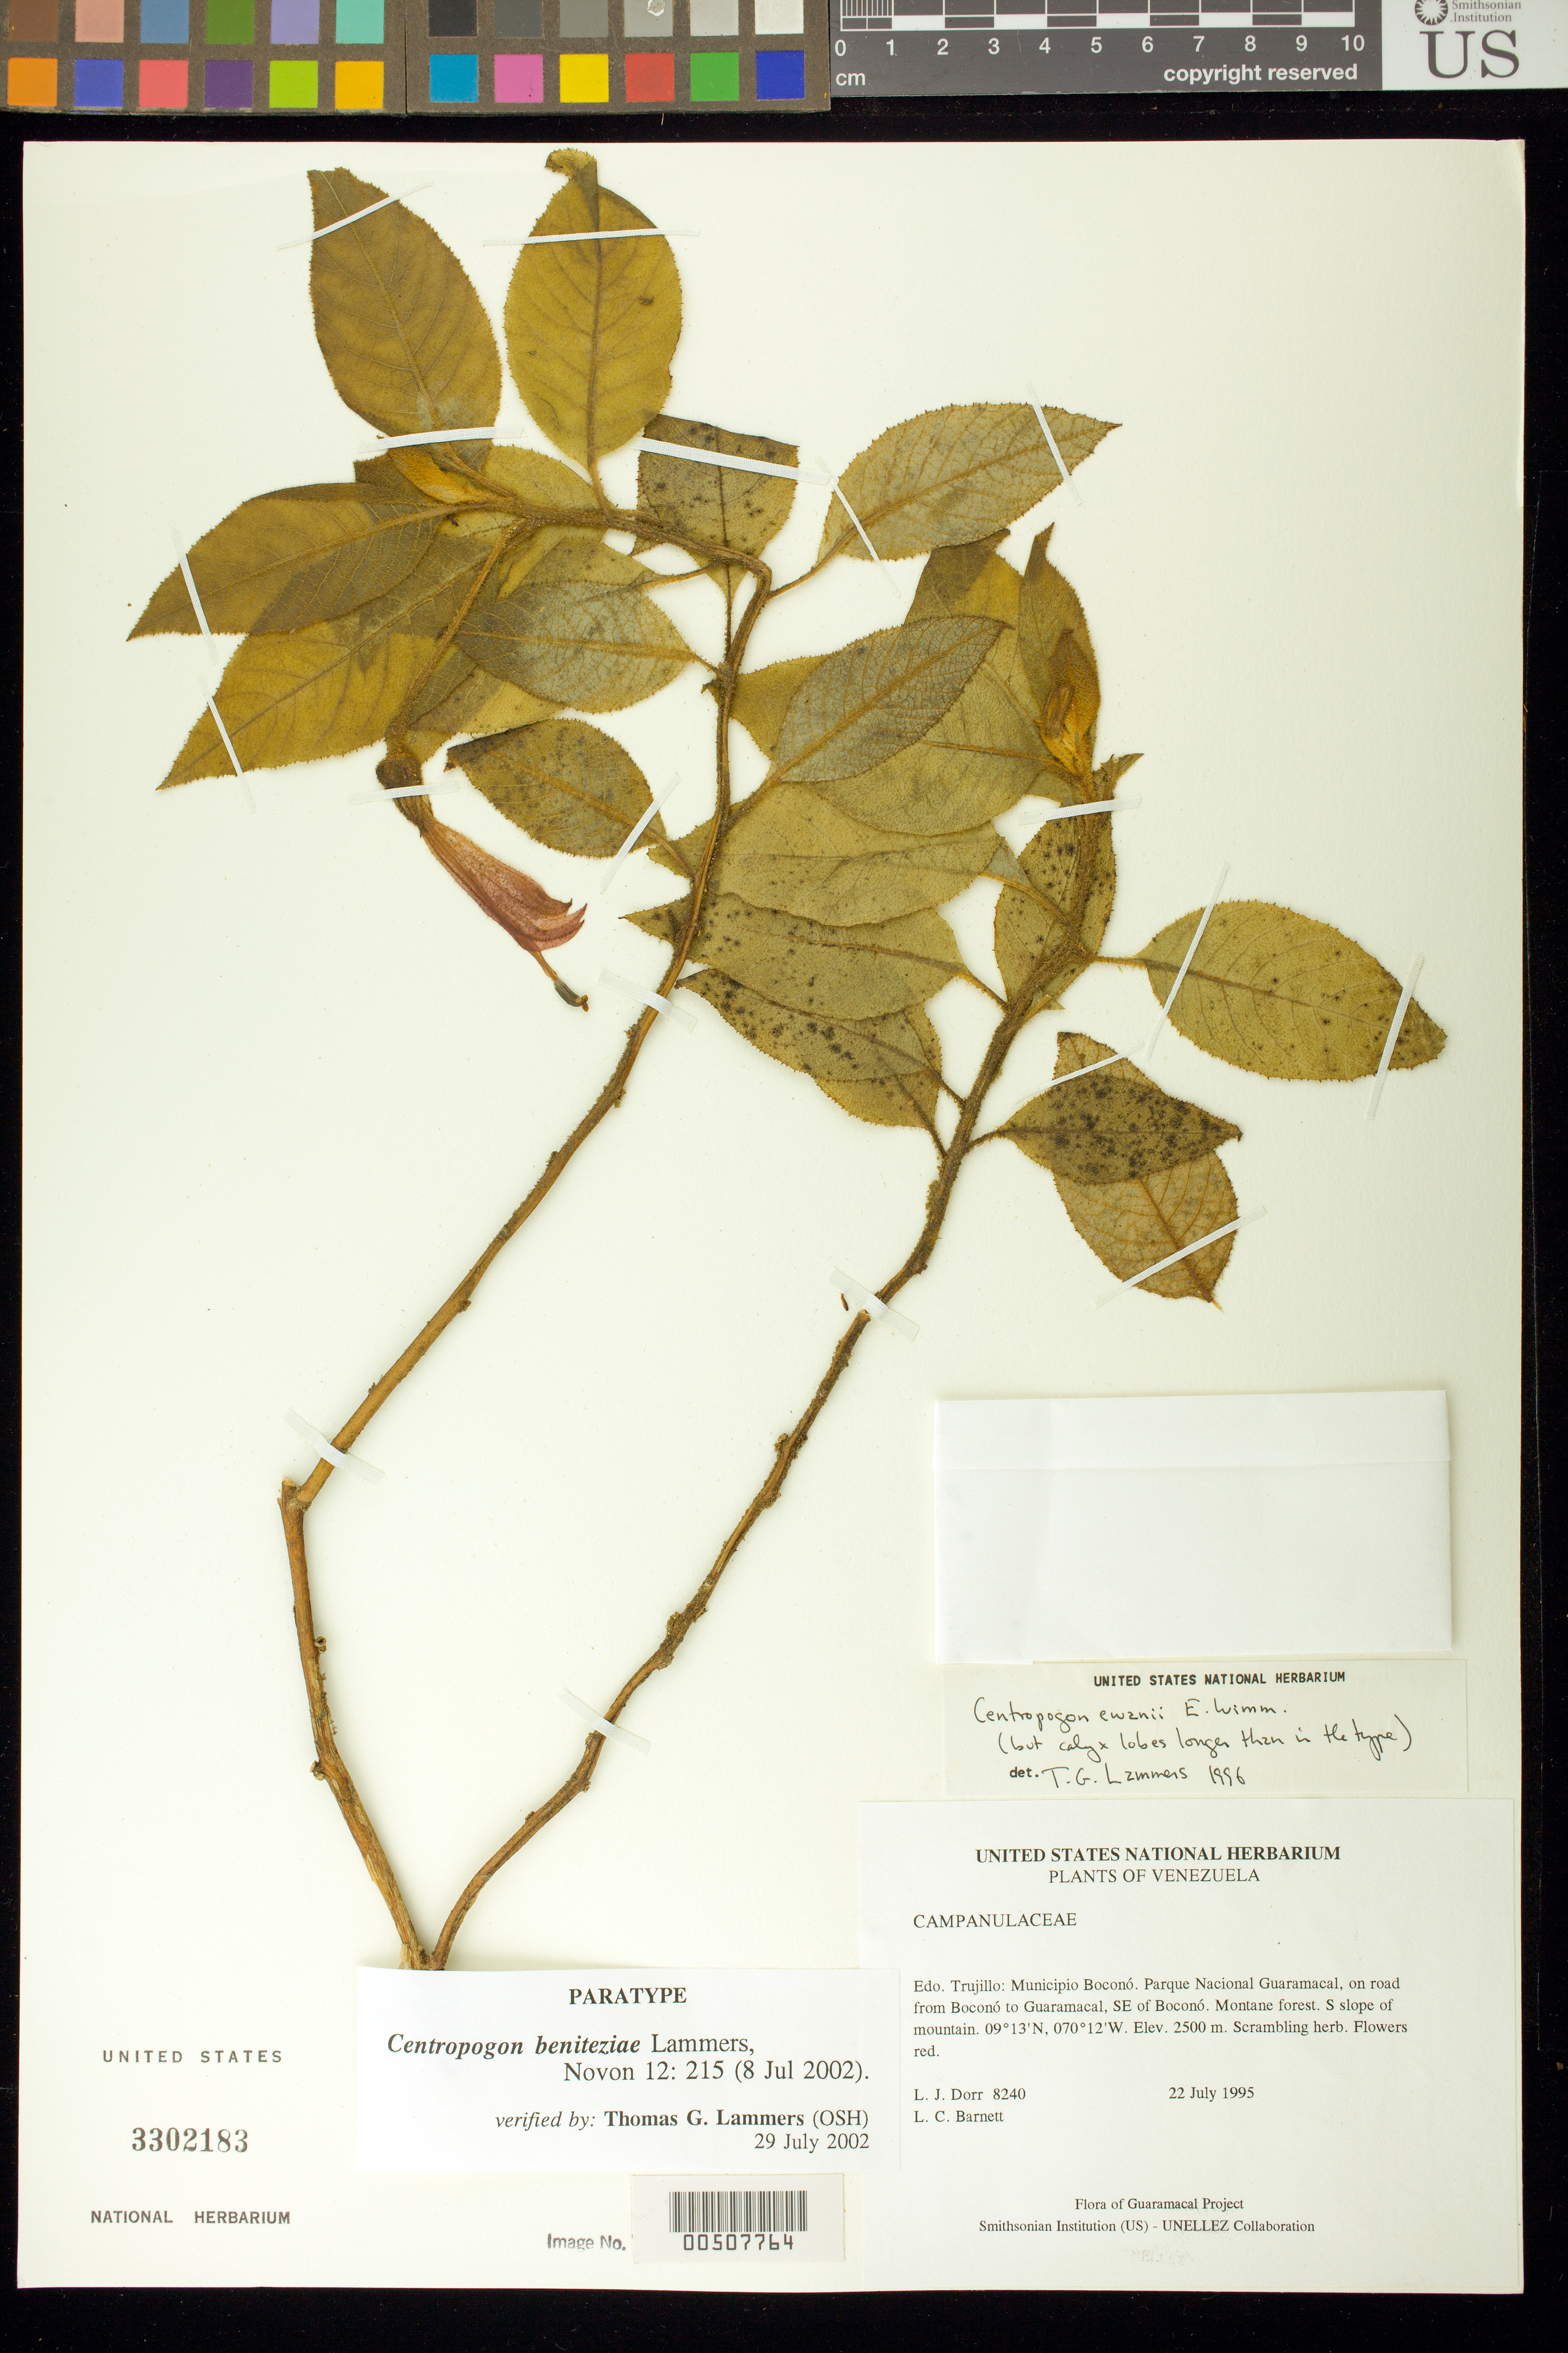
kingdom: Plantae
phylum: Tracheophyta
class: Magnoliopsida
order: Asterales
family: Campanulaceae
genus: Centropogon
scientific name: Centropogon sp.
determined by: Lammers, T. G.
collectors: L. J. Dorr & L. C. Barnett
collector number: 8240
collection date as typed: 22 Jul 1995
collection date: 1995-07-22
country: Venezuela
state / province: Trujillo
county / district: Boconó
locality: Parque Nacional Guaramacal, road from Boconó to Guaramacal, SE of Boconó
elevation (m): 2500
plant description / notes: F, NY, PORT, US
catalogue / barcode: US 3302183